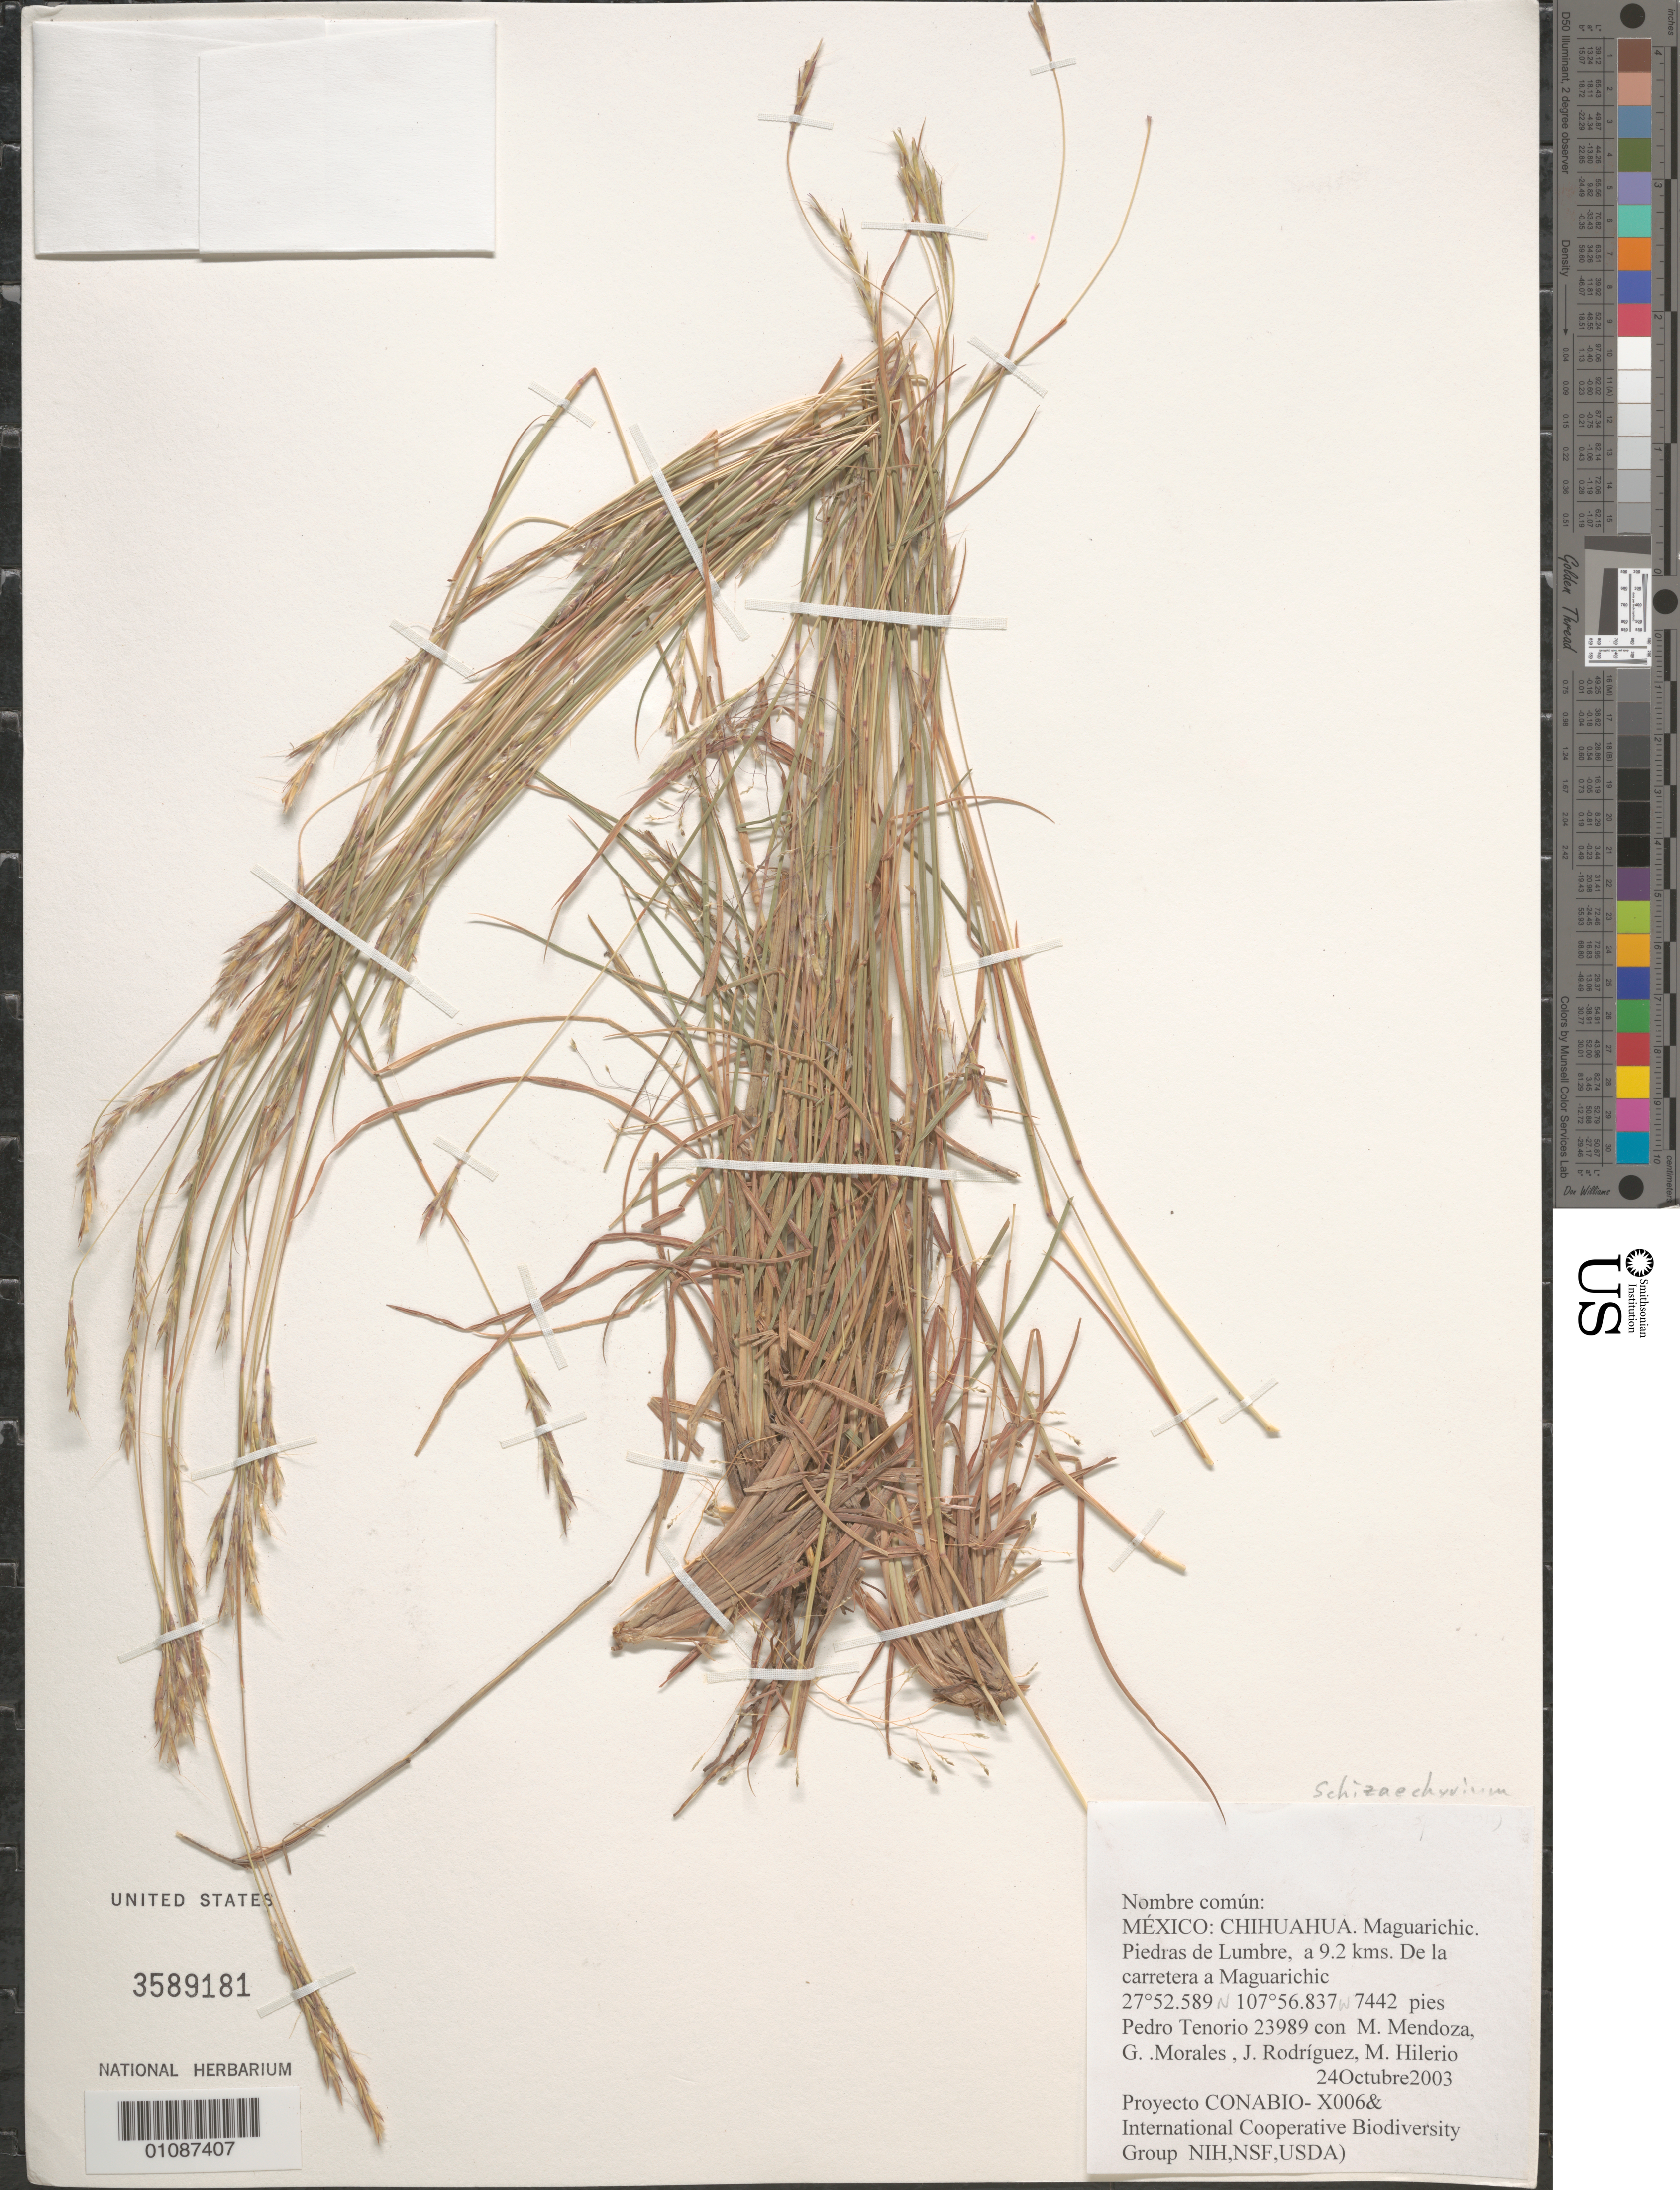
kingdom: Plantae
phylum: Tracheophyta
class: Liliopsida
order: Poales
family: Poaceae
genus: Schizachyrium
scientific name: Schizachyrium sp.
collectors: P. Tenorio L., M. Mendoza Garcia, G. Morales, J. Rodríguez & M. Hilerio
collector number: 23989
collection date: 2003-10-24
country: Mexico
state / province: Chihuahua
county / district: Maguarichi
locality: Piedras de Lumbre, a 9.2 kms de la carretera a Maguarichic.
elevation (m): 2268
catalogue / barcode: US 3589181